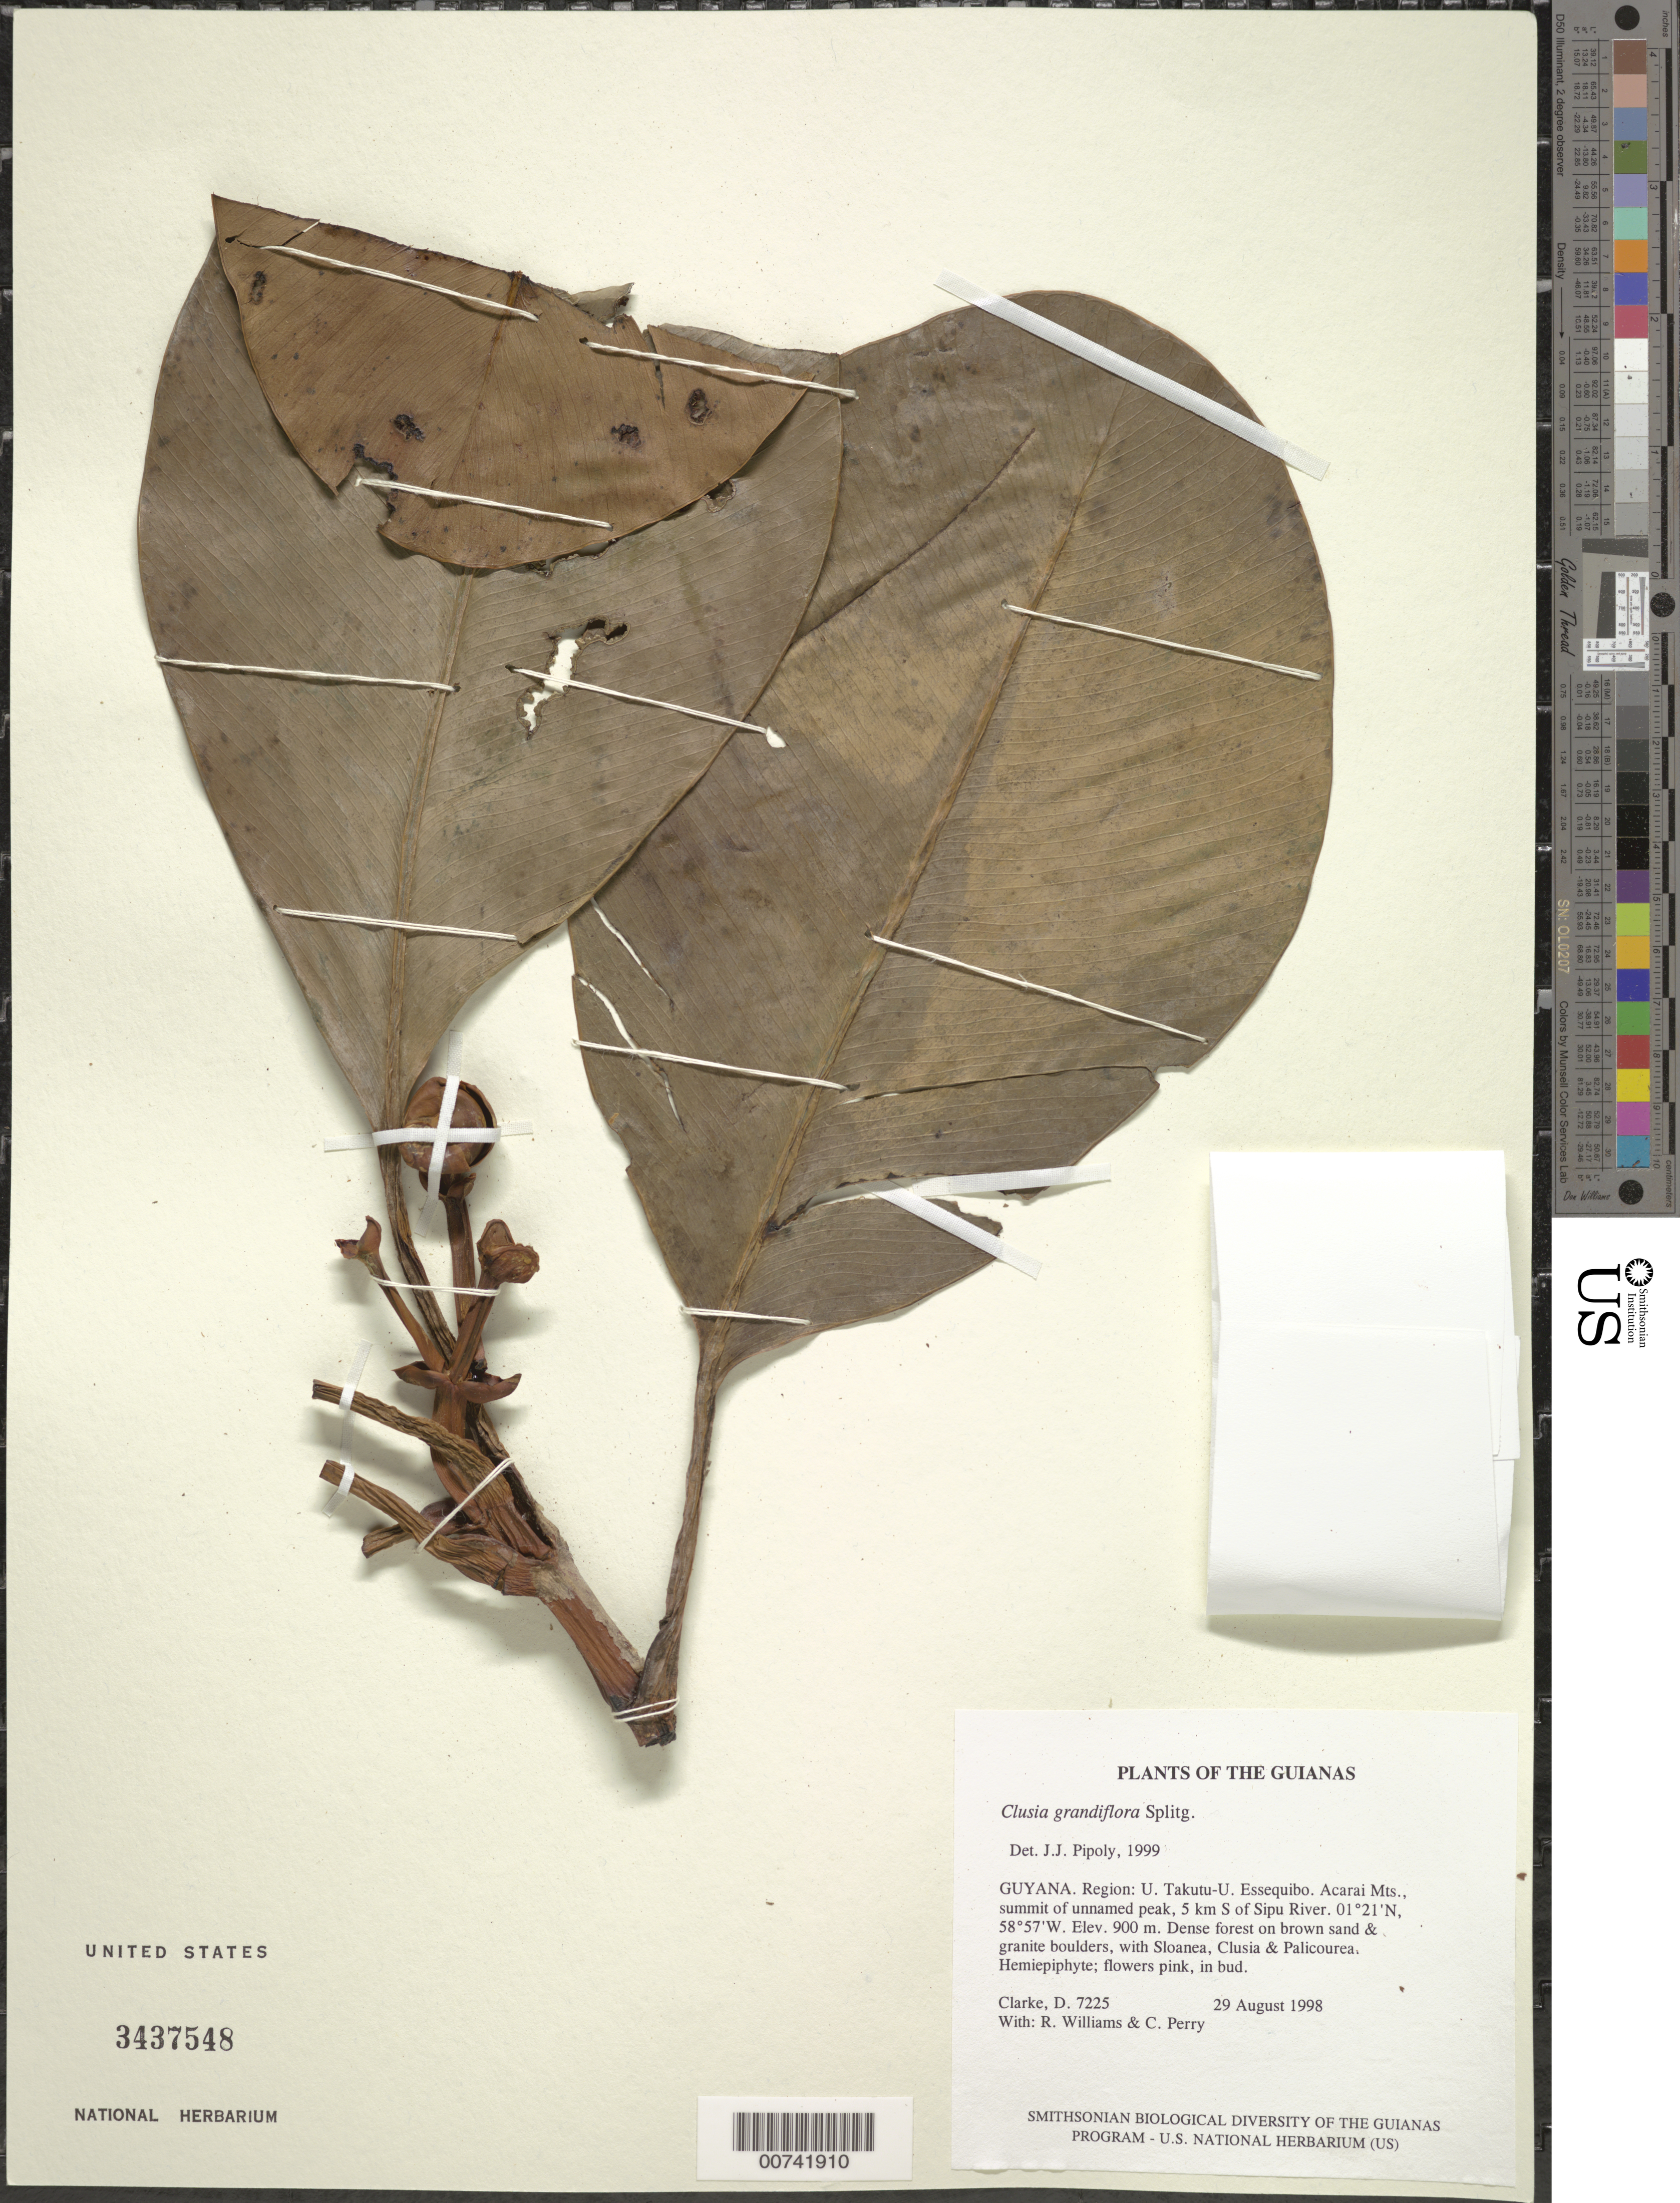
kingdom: Plantae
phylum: Tracheophyta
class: Magnoliopsida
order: Malpighiales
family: Clusiaceae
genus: Clusia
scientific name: Clusia grandiflora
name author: Splitg.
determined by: Pipoly, J. J., III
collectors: H. D. Clarke, R. Williams & C. Perry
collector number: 7225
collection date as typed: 29 August 1998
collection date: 1998-08-29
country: Guyana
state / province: U. Takutu-U. Essequibo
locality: Acarai Mts., summit of unnamed peak, 5 km S of Sipu River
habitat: Dense forest on brown sand & granite boulders, with Sloanea, Clusia & Palicourea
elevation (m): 900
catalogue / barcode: US 3437548